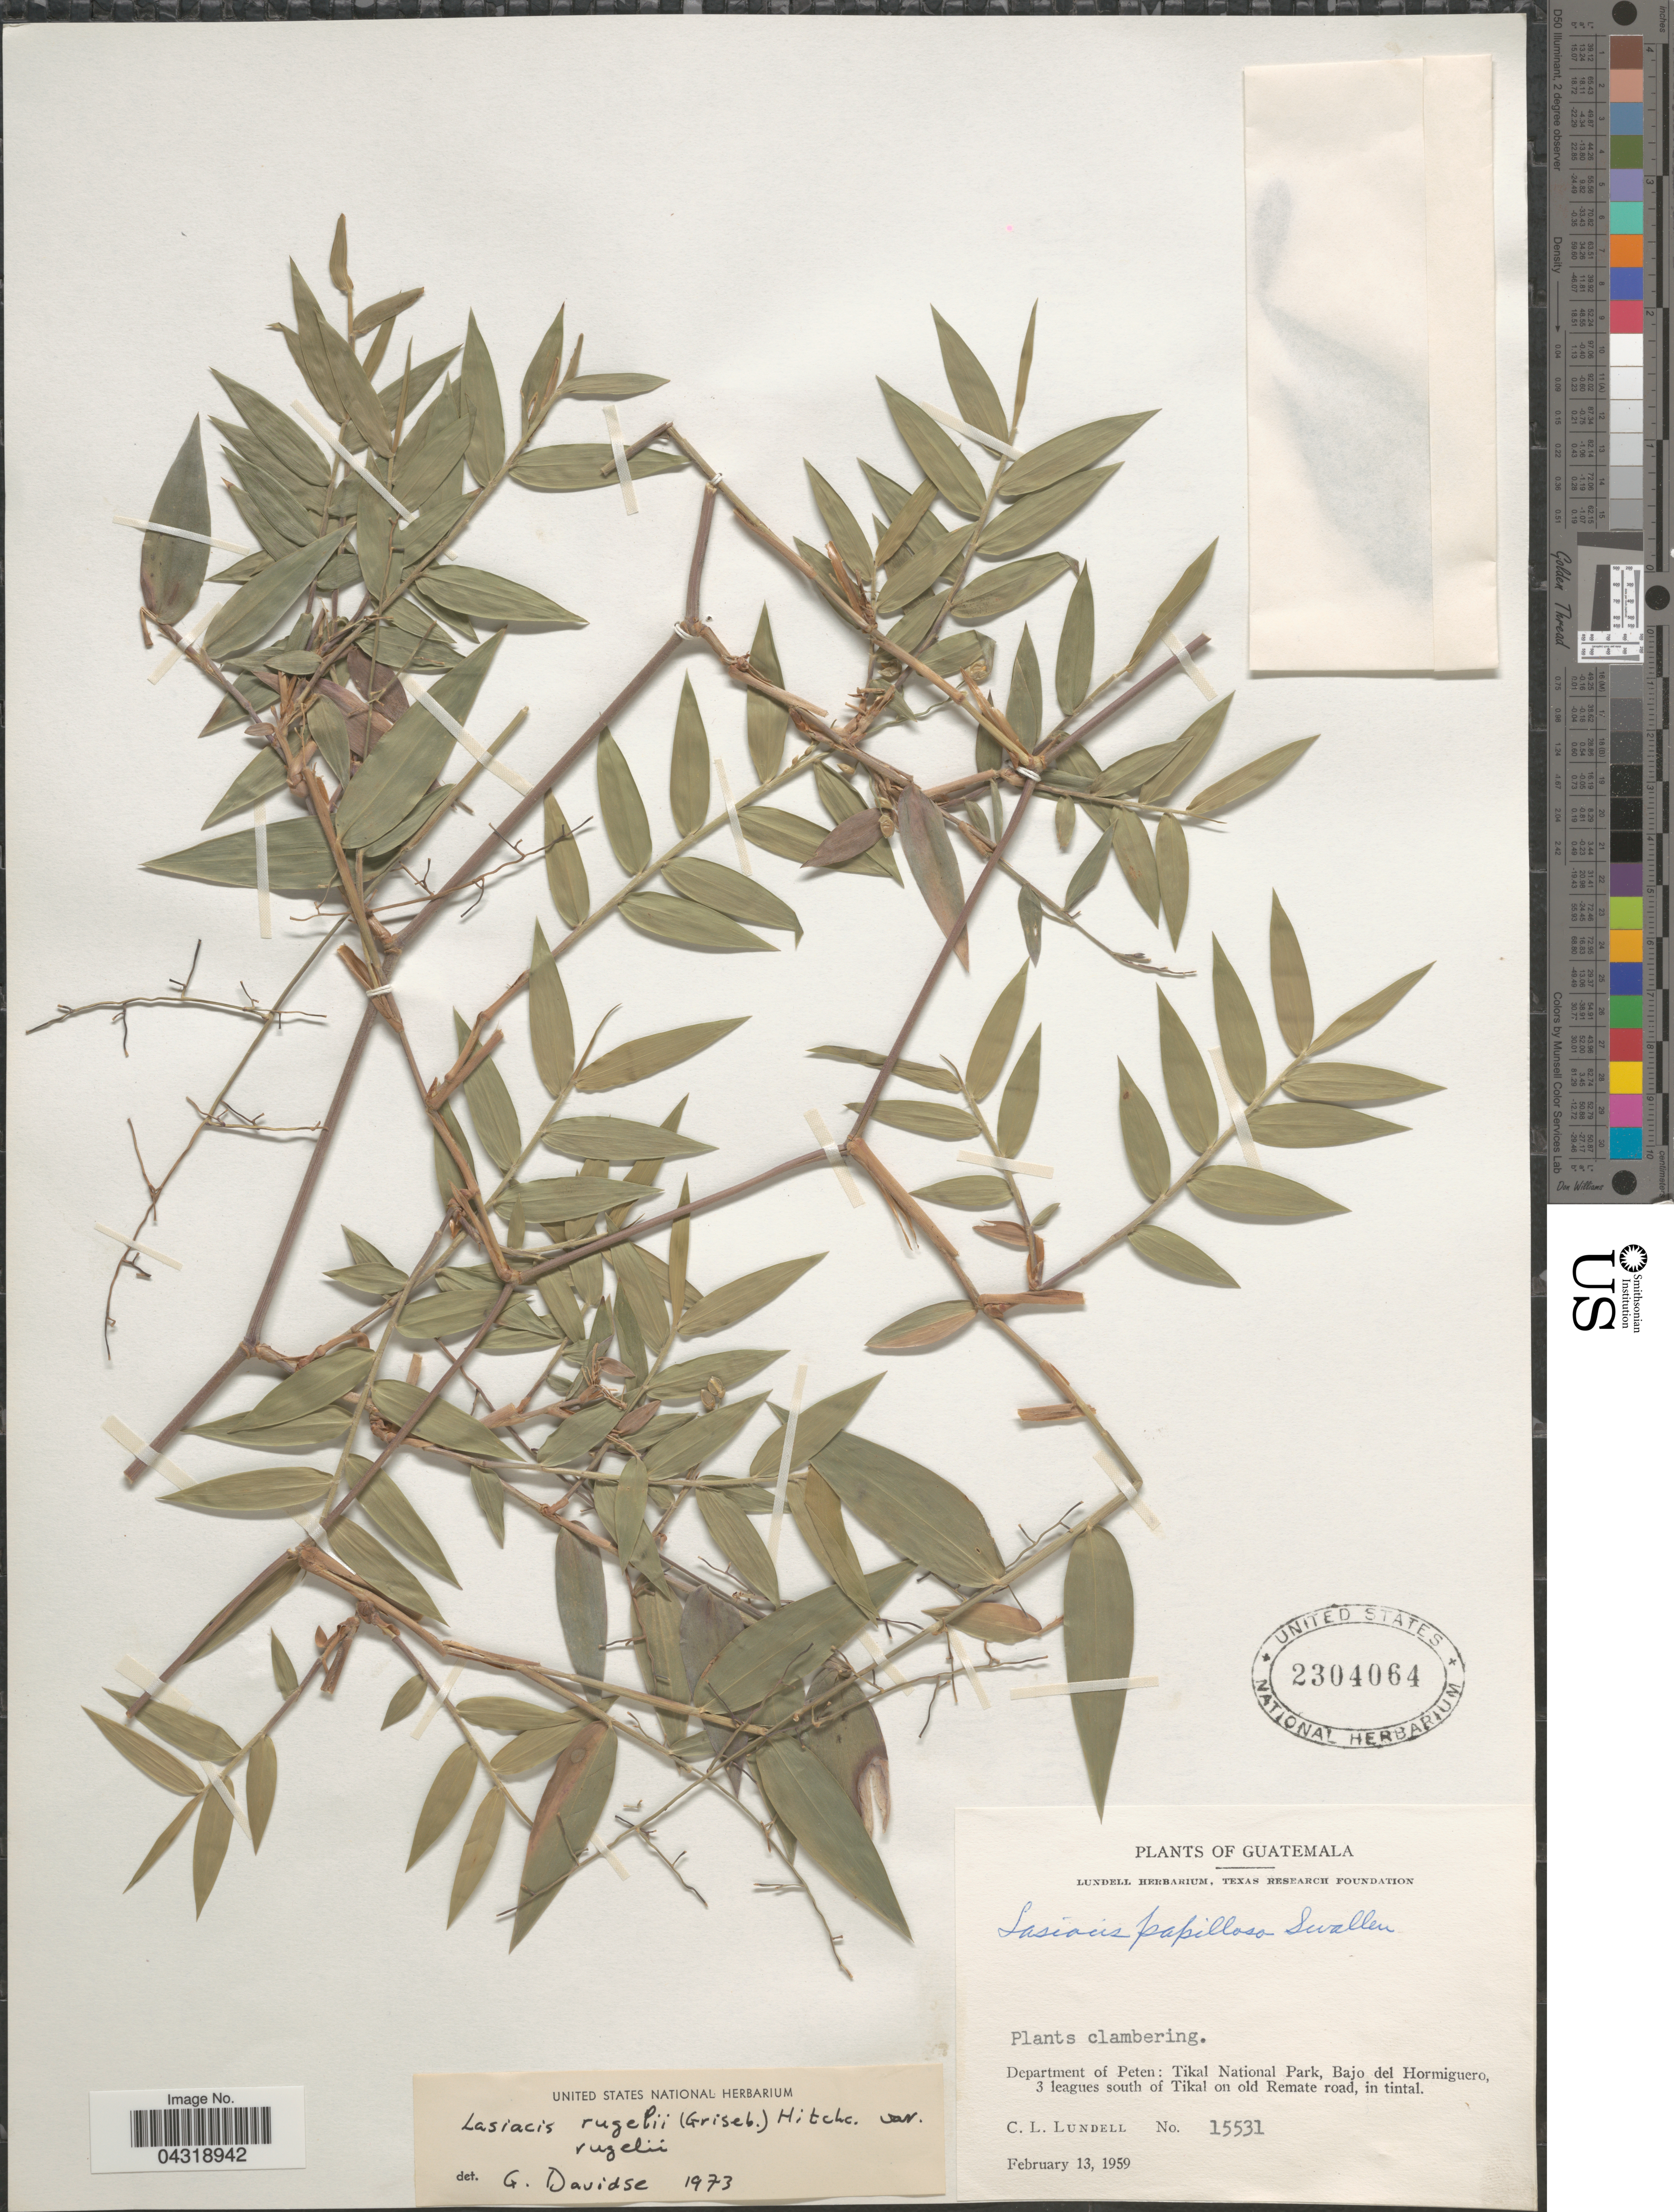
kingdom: Plantae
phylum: Tracheophyta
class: Liliopsida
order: Poales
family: Poaceae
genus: Lasiacis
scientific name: Lasiacis rugelii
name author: (Griseb.) Hitchc.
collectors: C. L. Lundell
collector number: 15531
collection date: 1959-02-13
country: Guatemala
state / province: El Peten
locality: Department of Peten: Tikal National Park, Bajo del Hormiguero, 3 leagues south of Tikal on old Remate road, in tintal.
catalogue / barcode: US 2304064